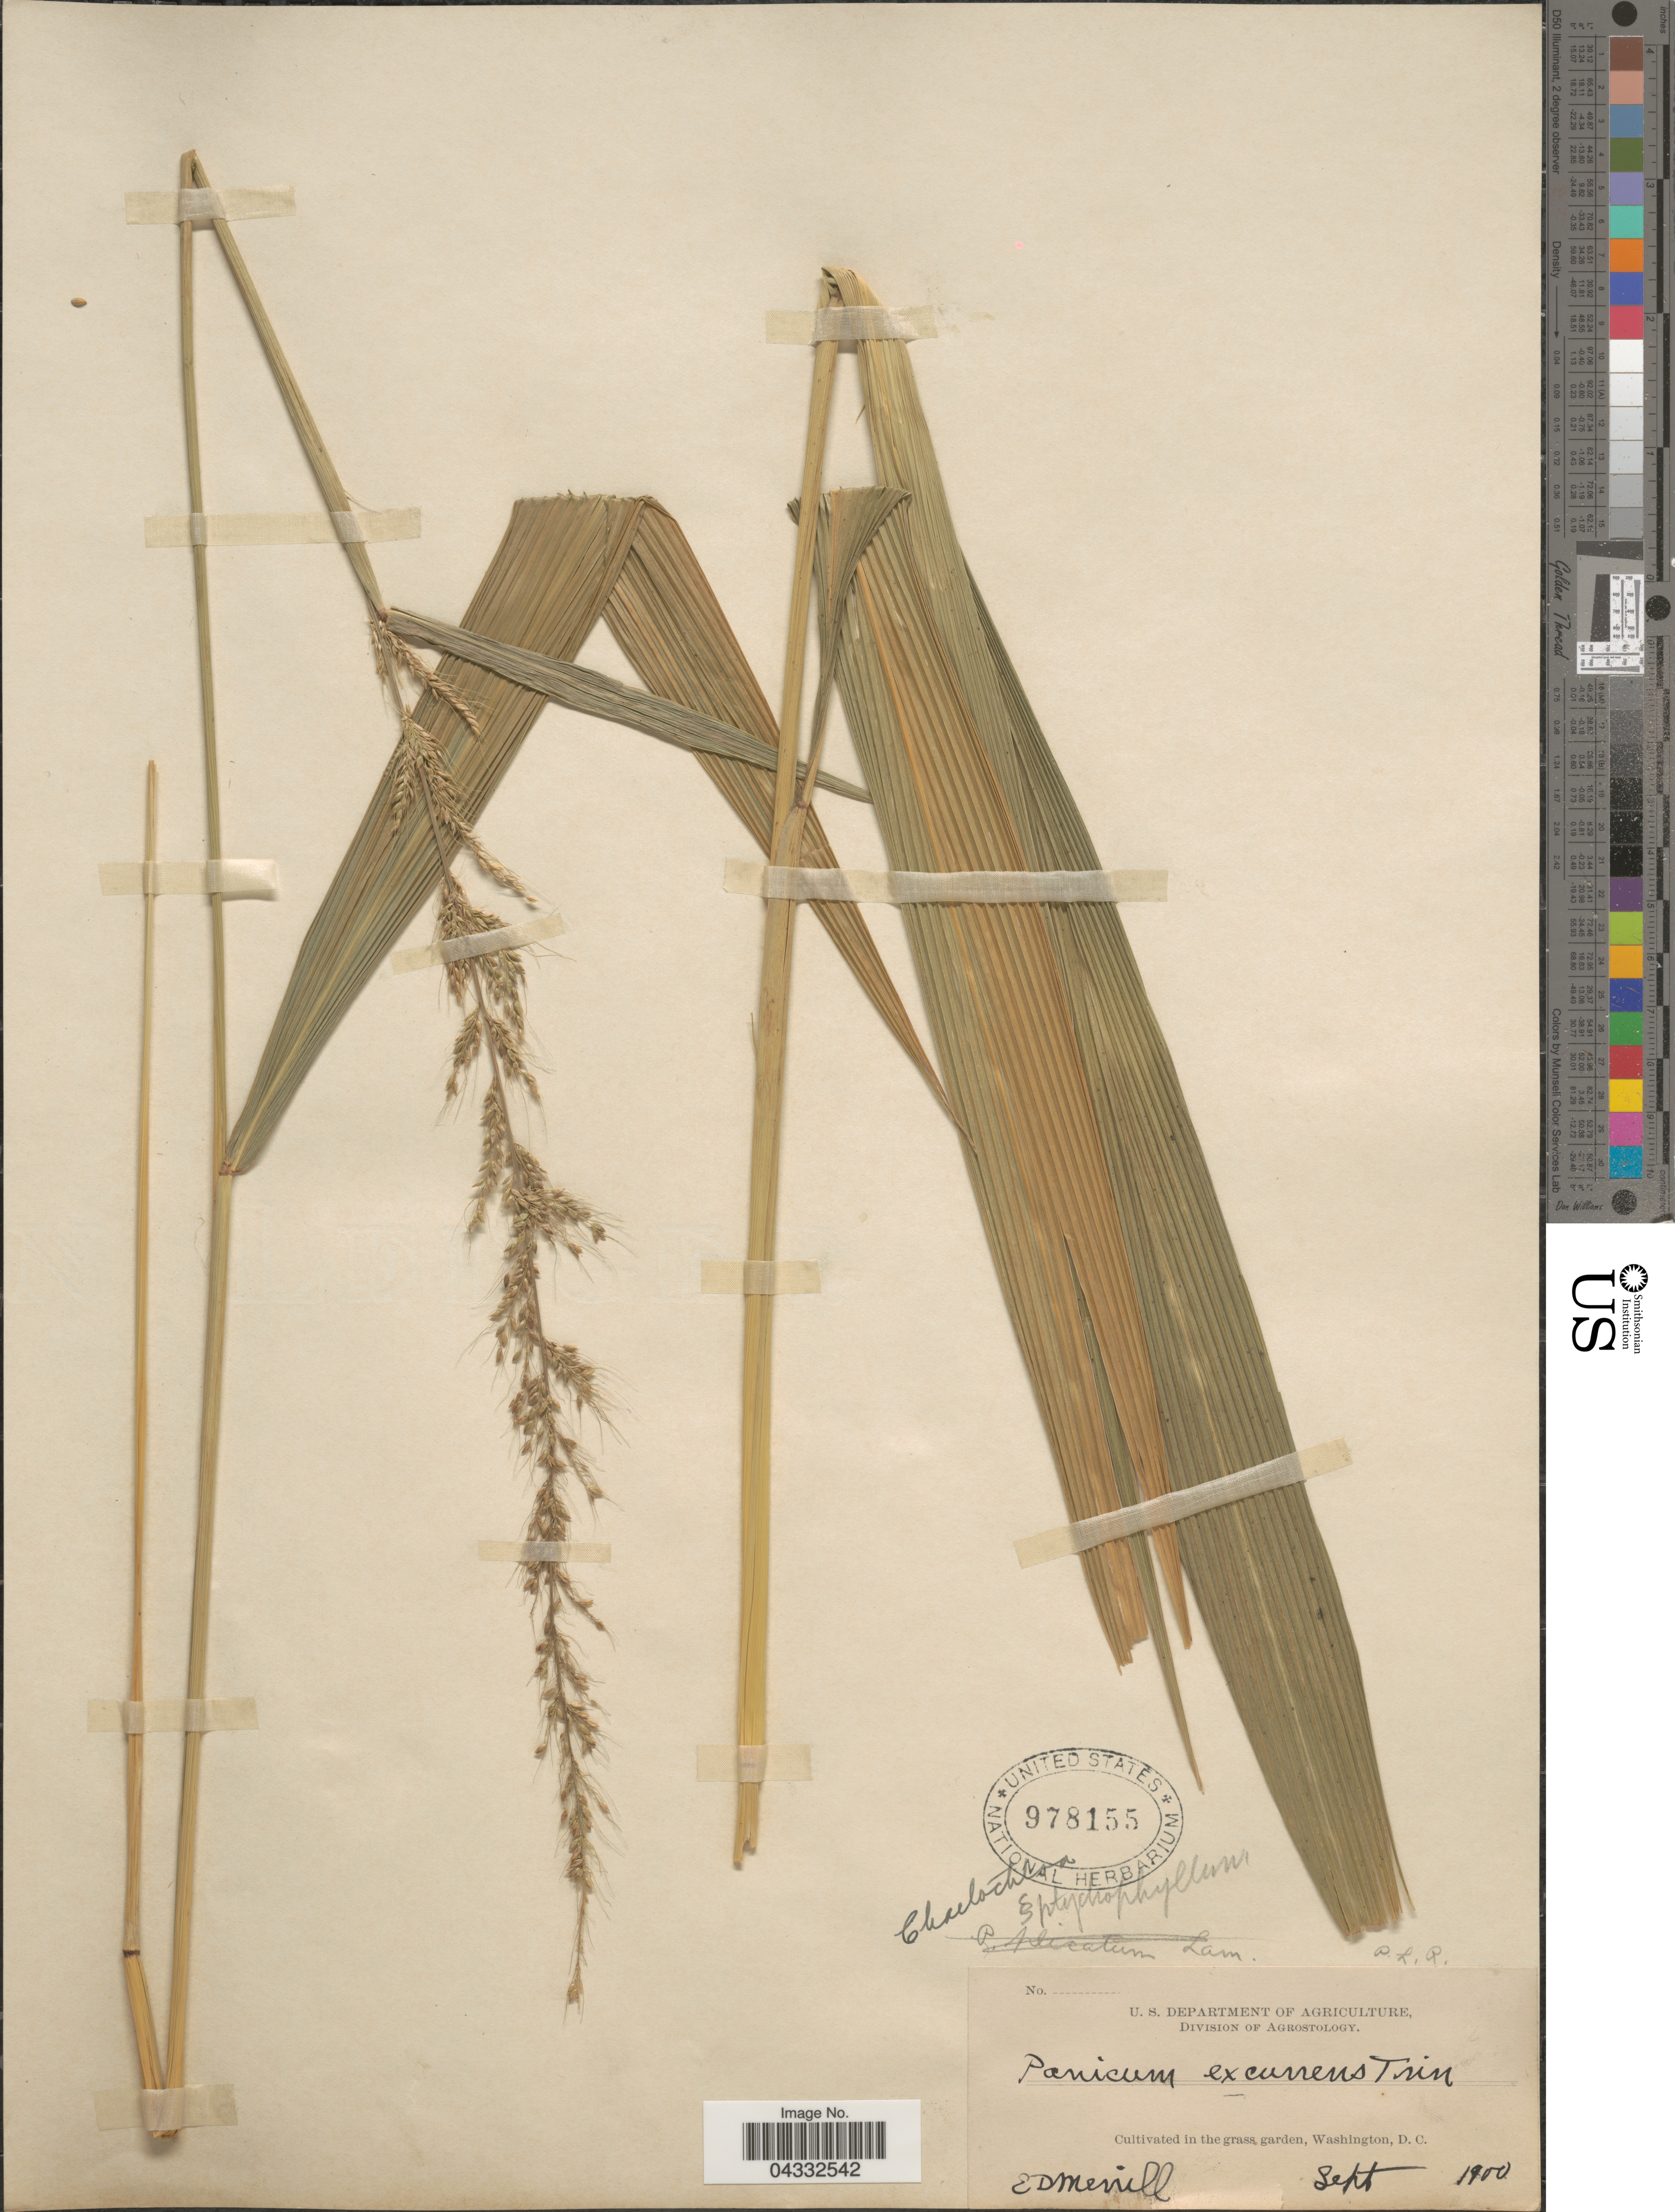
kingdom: Plantae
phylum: Tracheophyta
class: Liliopsida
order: Poales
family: Poaceae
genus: Setaria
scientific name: Setaria sp.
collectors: E. D. Merrill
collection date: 1900-09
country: United States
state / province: District of Columbia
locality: In the grass garden, Washington, D.C.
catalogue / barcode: US 978155